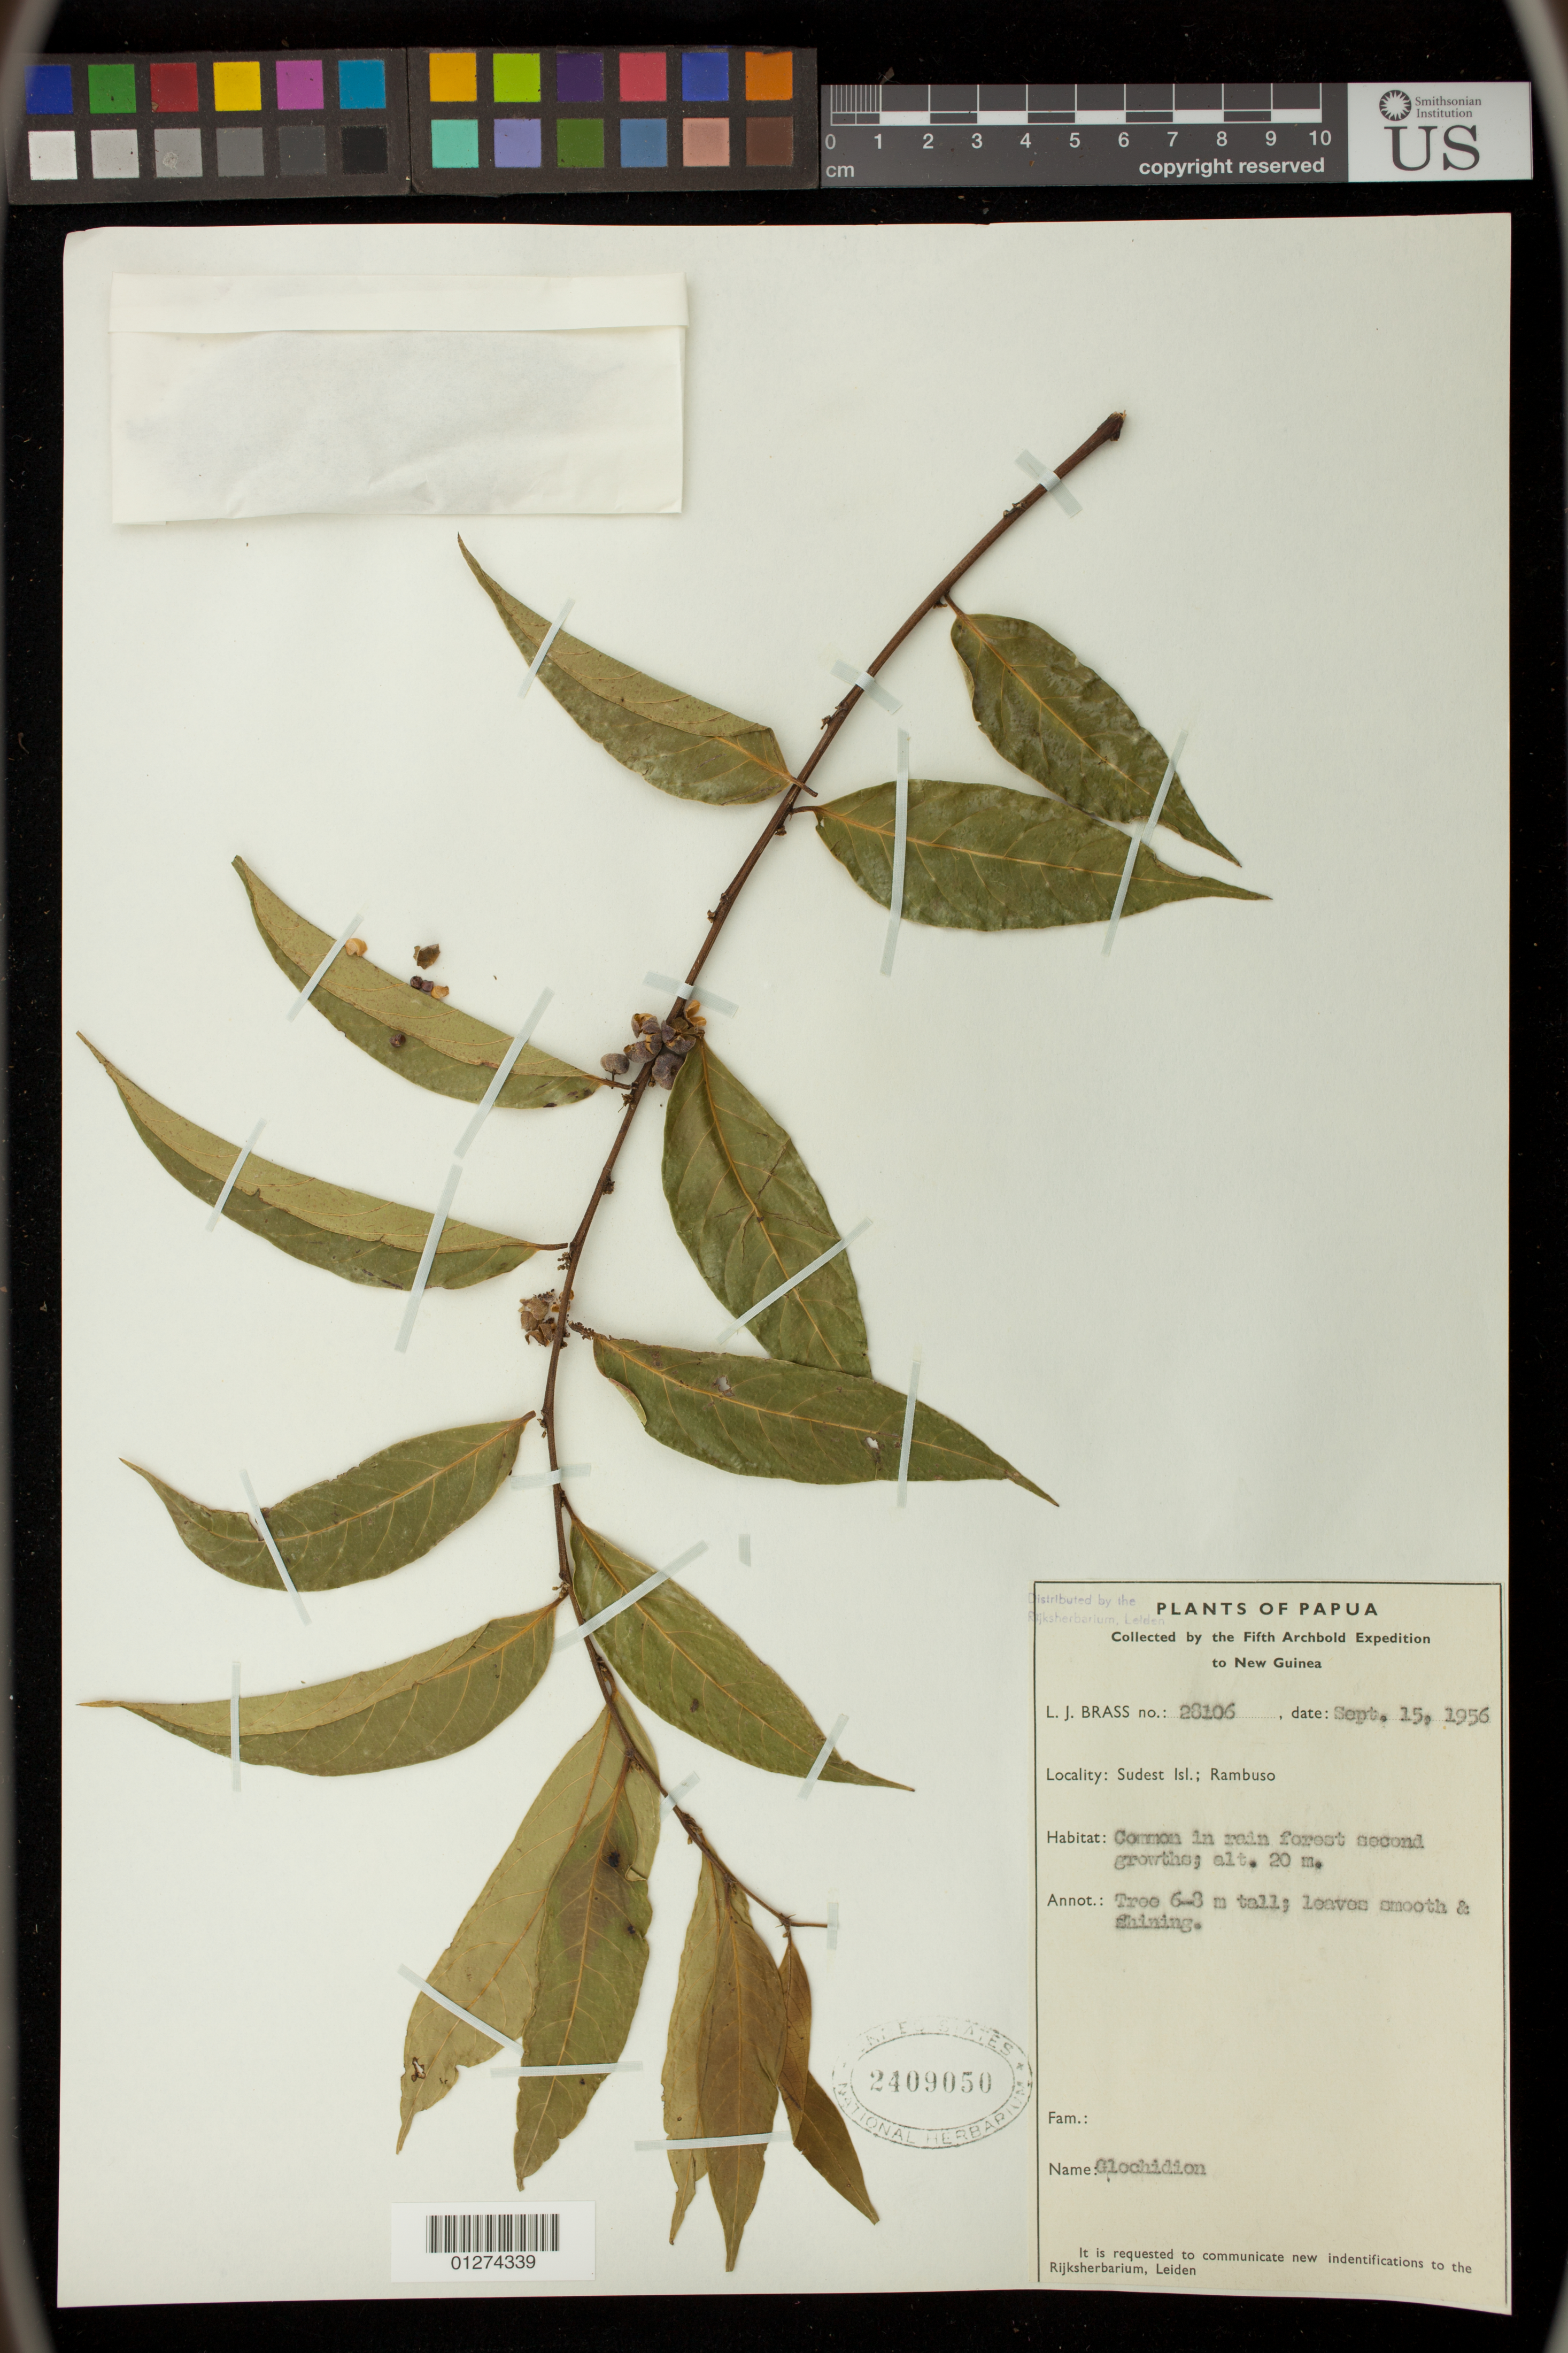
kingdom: Plantae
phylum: Tracheophyta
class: Magnoliopsida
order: Malpighiales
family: Phyllanthaceae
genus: Glochidion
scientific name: Glochidion sp.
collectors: L. J. Brass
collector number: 28106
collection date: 1956-09-15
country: Papua New Guinea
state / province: Milne Bay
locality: Sudest Isl; Rambuso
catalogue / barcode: US 2409050